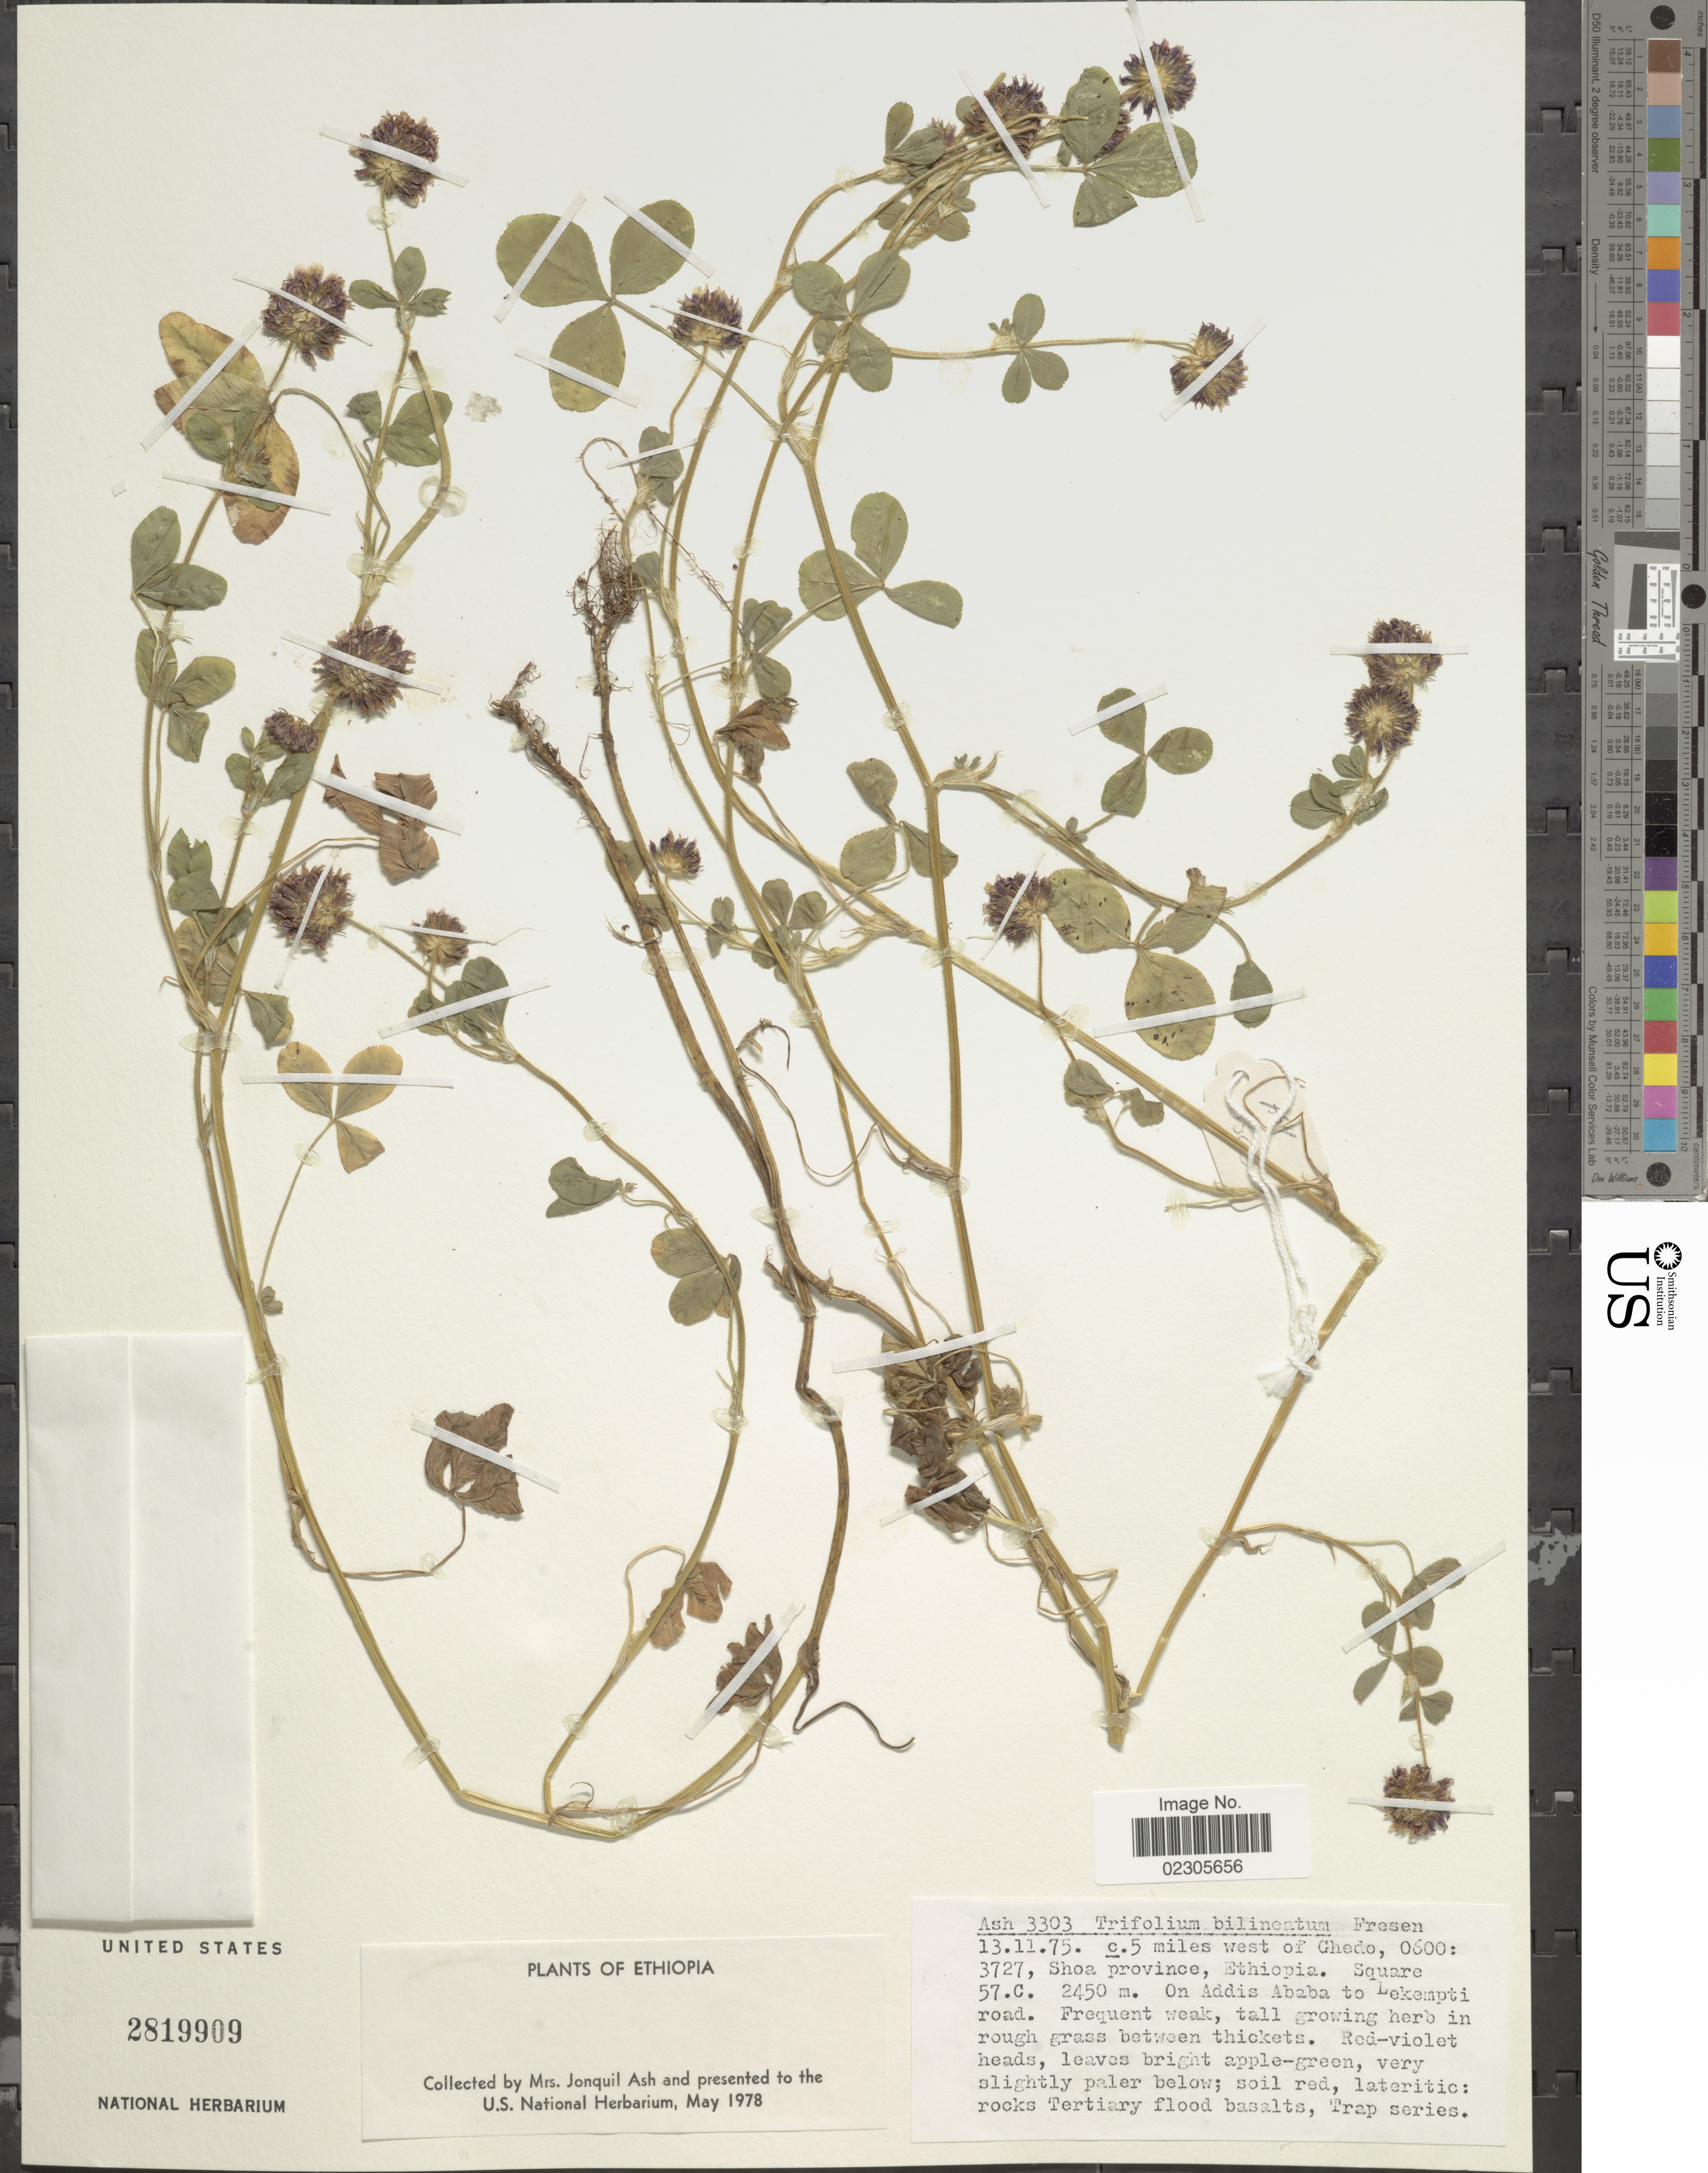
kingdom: Plantae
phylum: Tracheophyta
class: Magnoliopsida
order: Fabales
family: Fabaceae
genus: Trifolium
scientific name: Trifolium bilineatum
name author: Fresen.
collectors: J. Ash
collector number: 3303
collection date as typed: Transcribed d/m/y: 13/11/75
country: Ethiopia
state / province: Addis Ababa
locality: C. 5 miles west of Chedo, 0600:3727, Shoa Province, On Addis Ababa to Lekempti road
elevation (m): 2450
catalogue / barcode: US 2819909